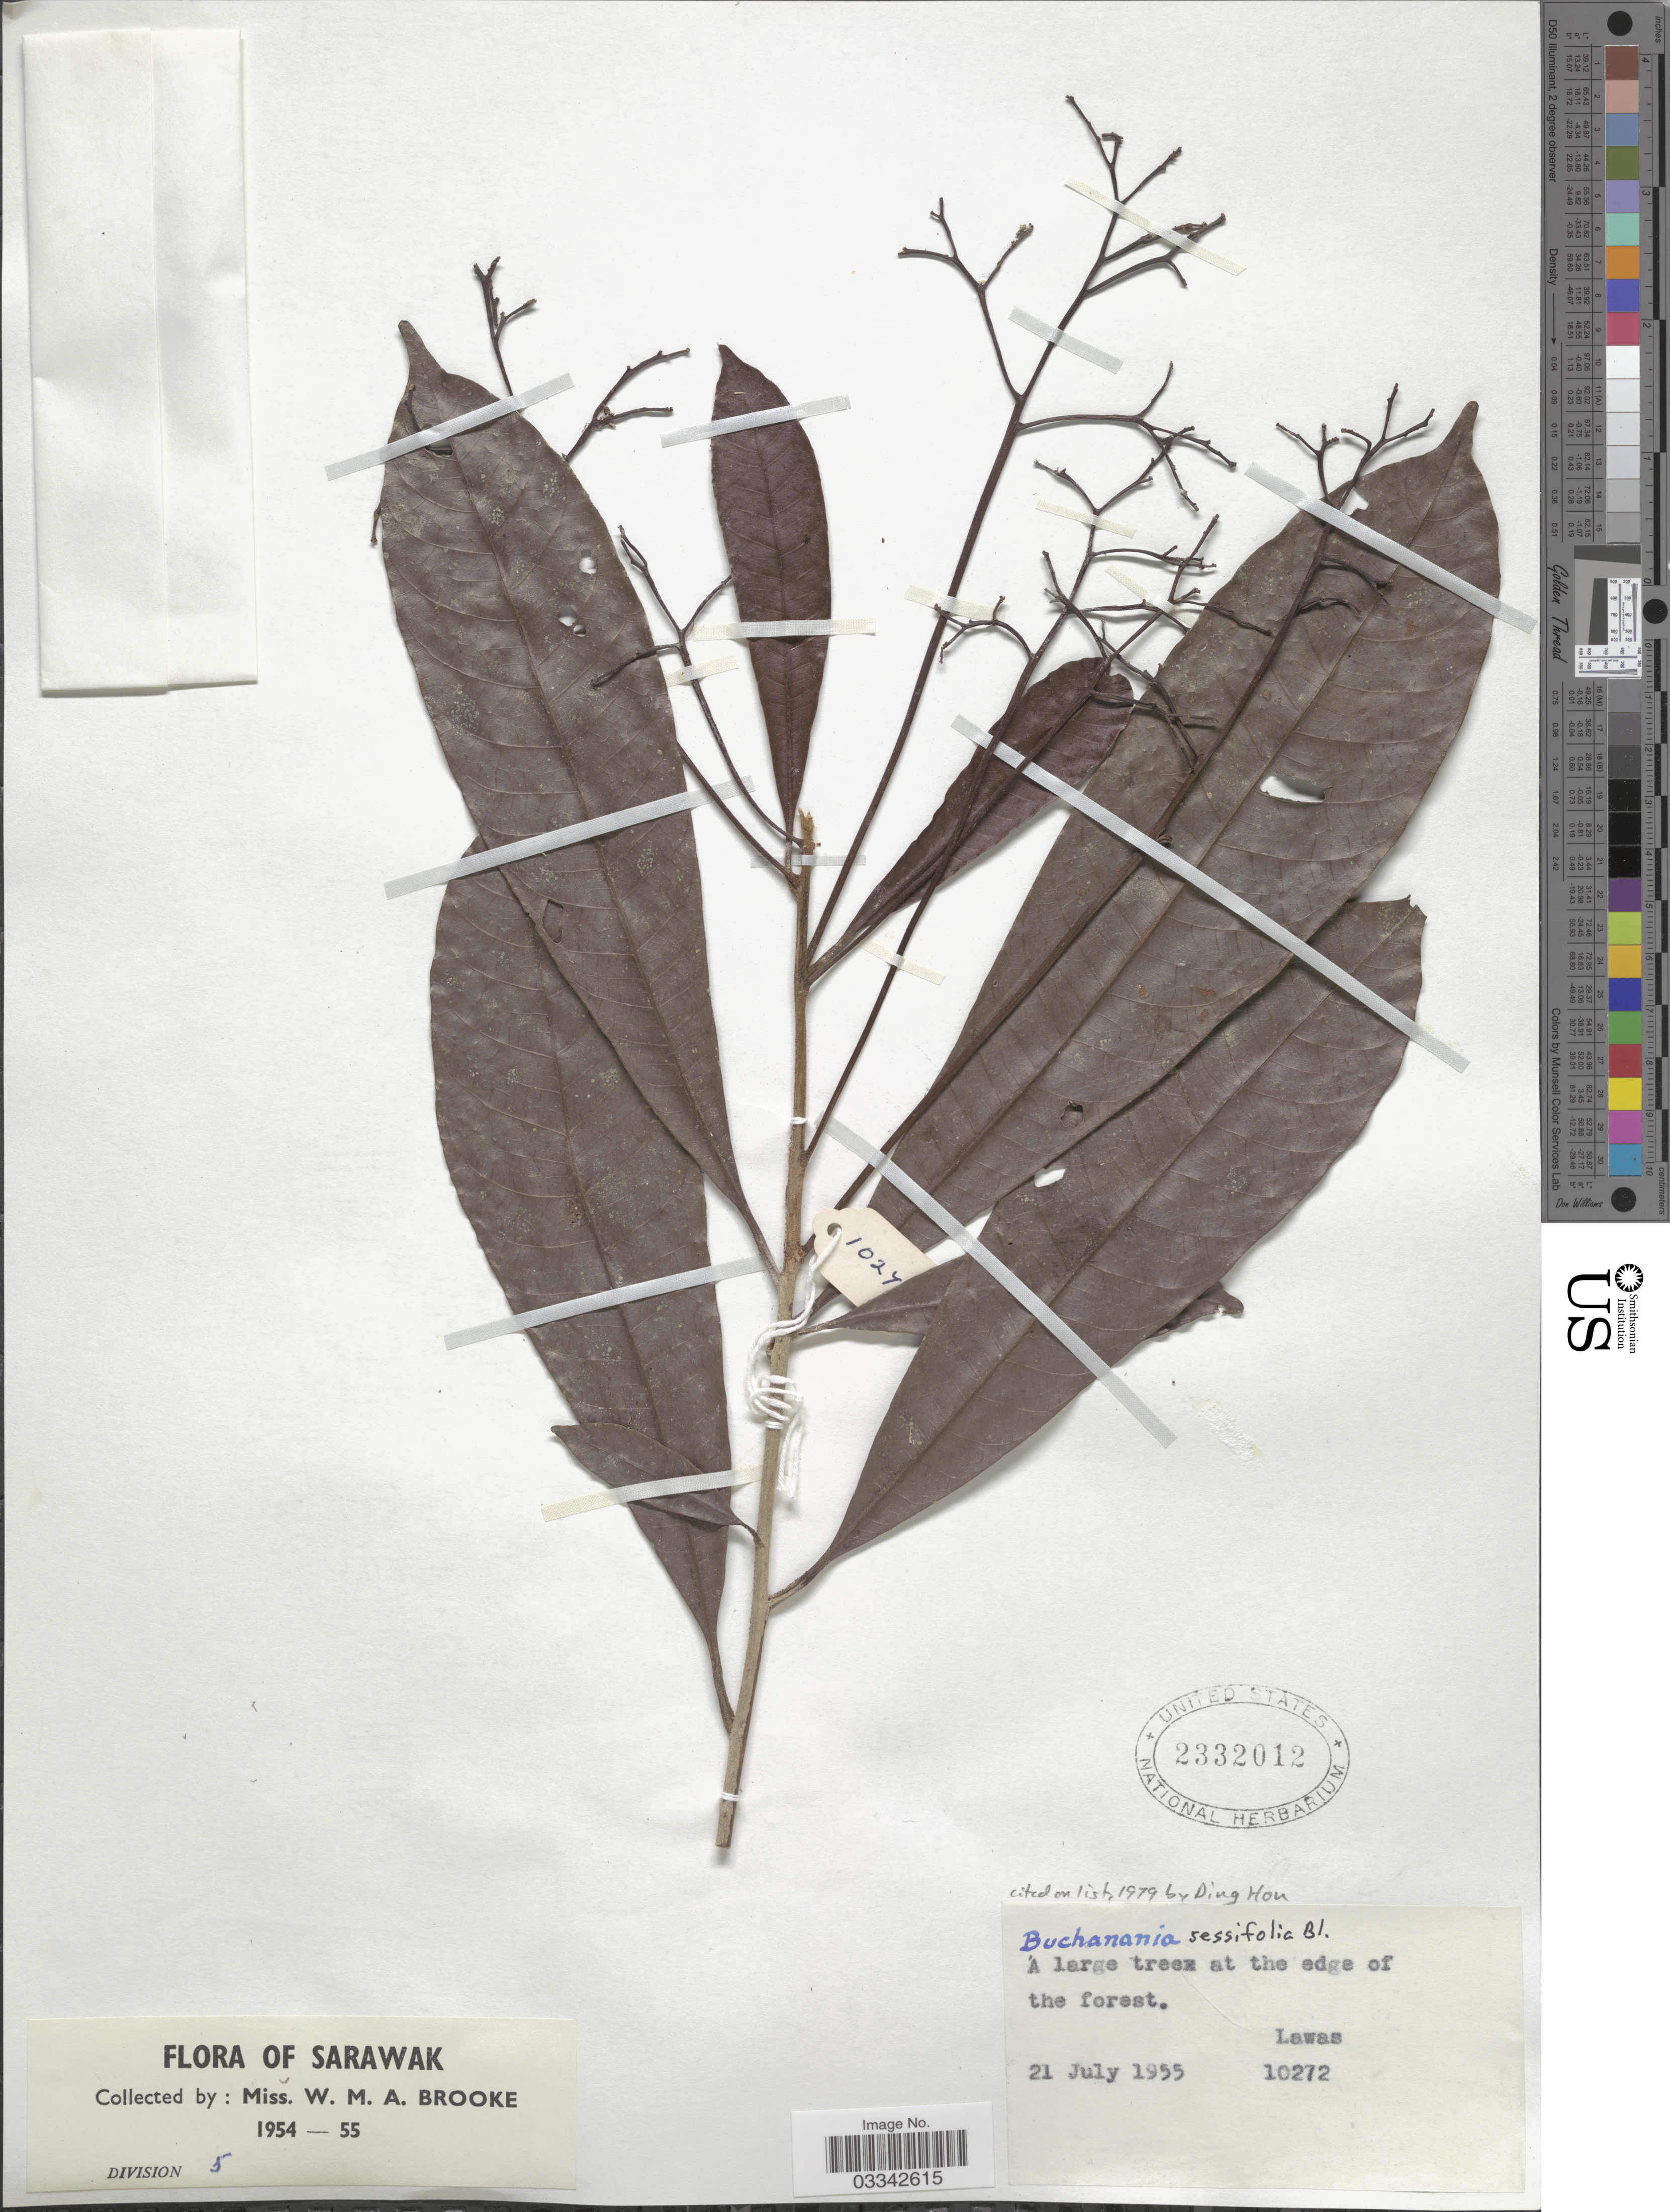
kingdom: Plantae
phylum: Tracheophyta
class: Magnoliopsida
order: Sapindales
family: Anacardiaceae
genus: Buchanania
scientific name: Buchanania sessifolia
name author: Blume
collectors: W. Brooke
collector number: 10272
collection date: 1955-07-21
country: Malaysia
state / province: Sarawak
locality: Lawas.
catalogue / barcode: US 2332012